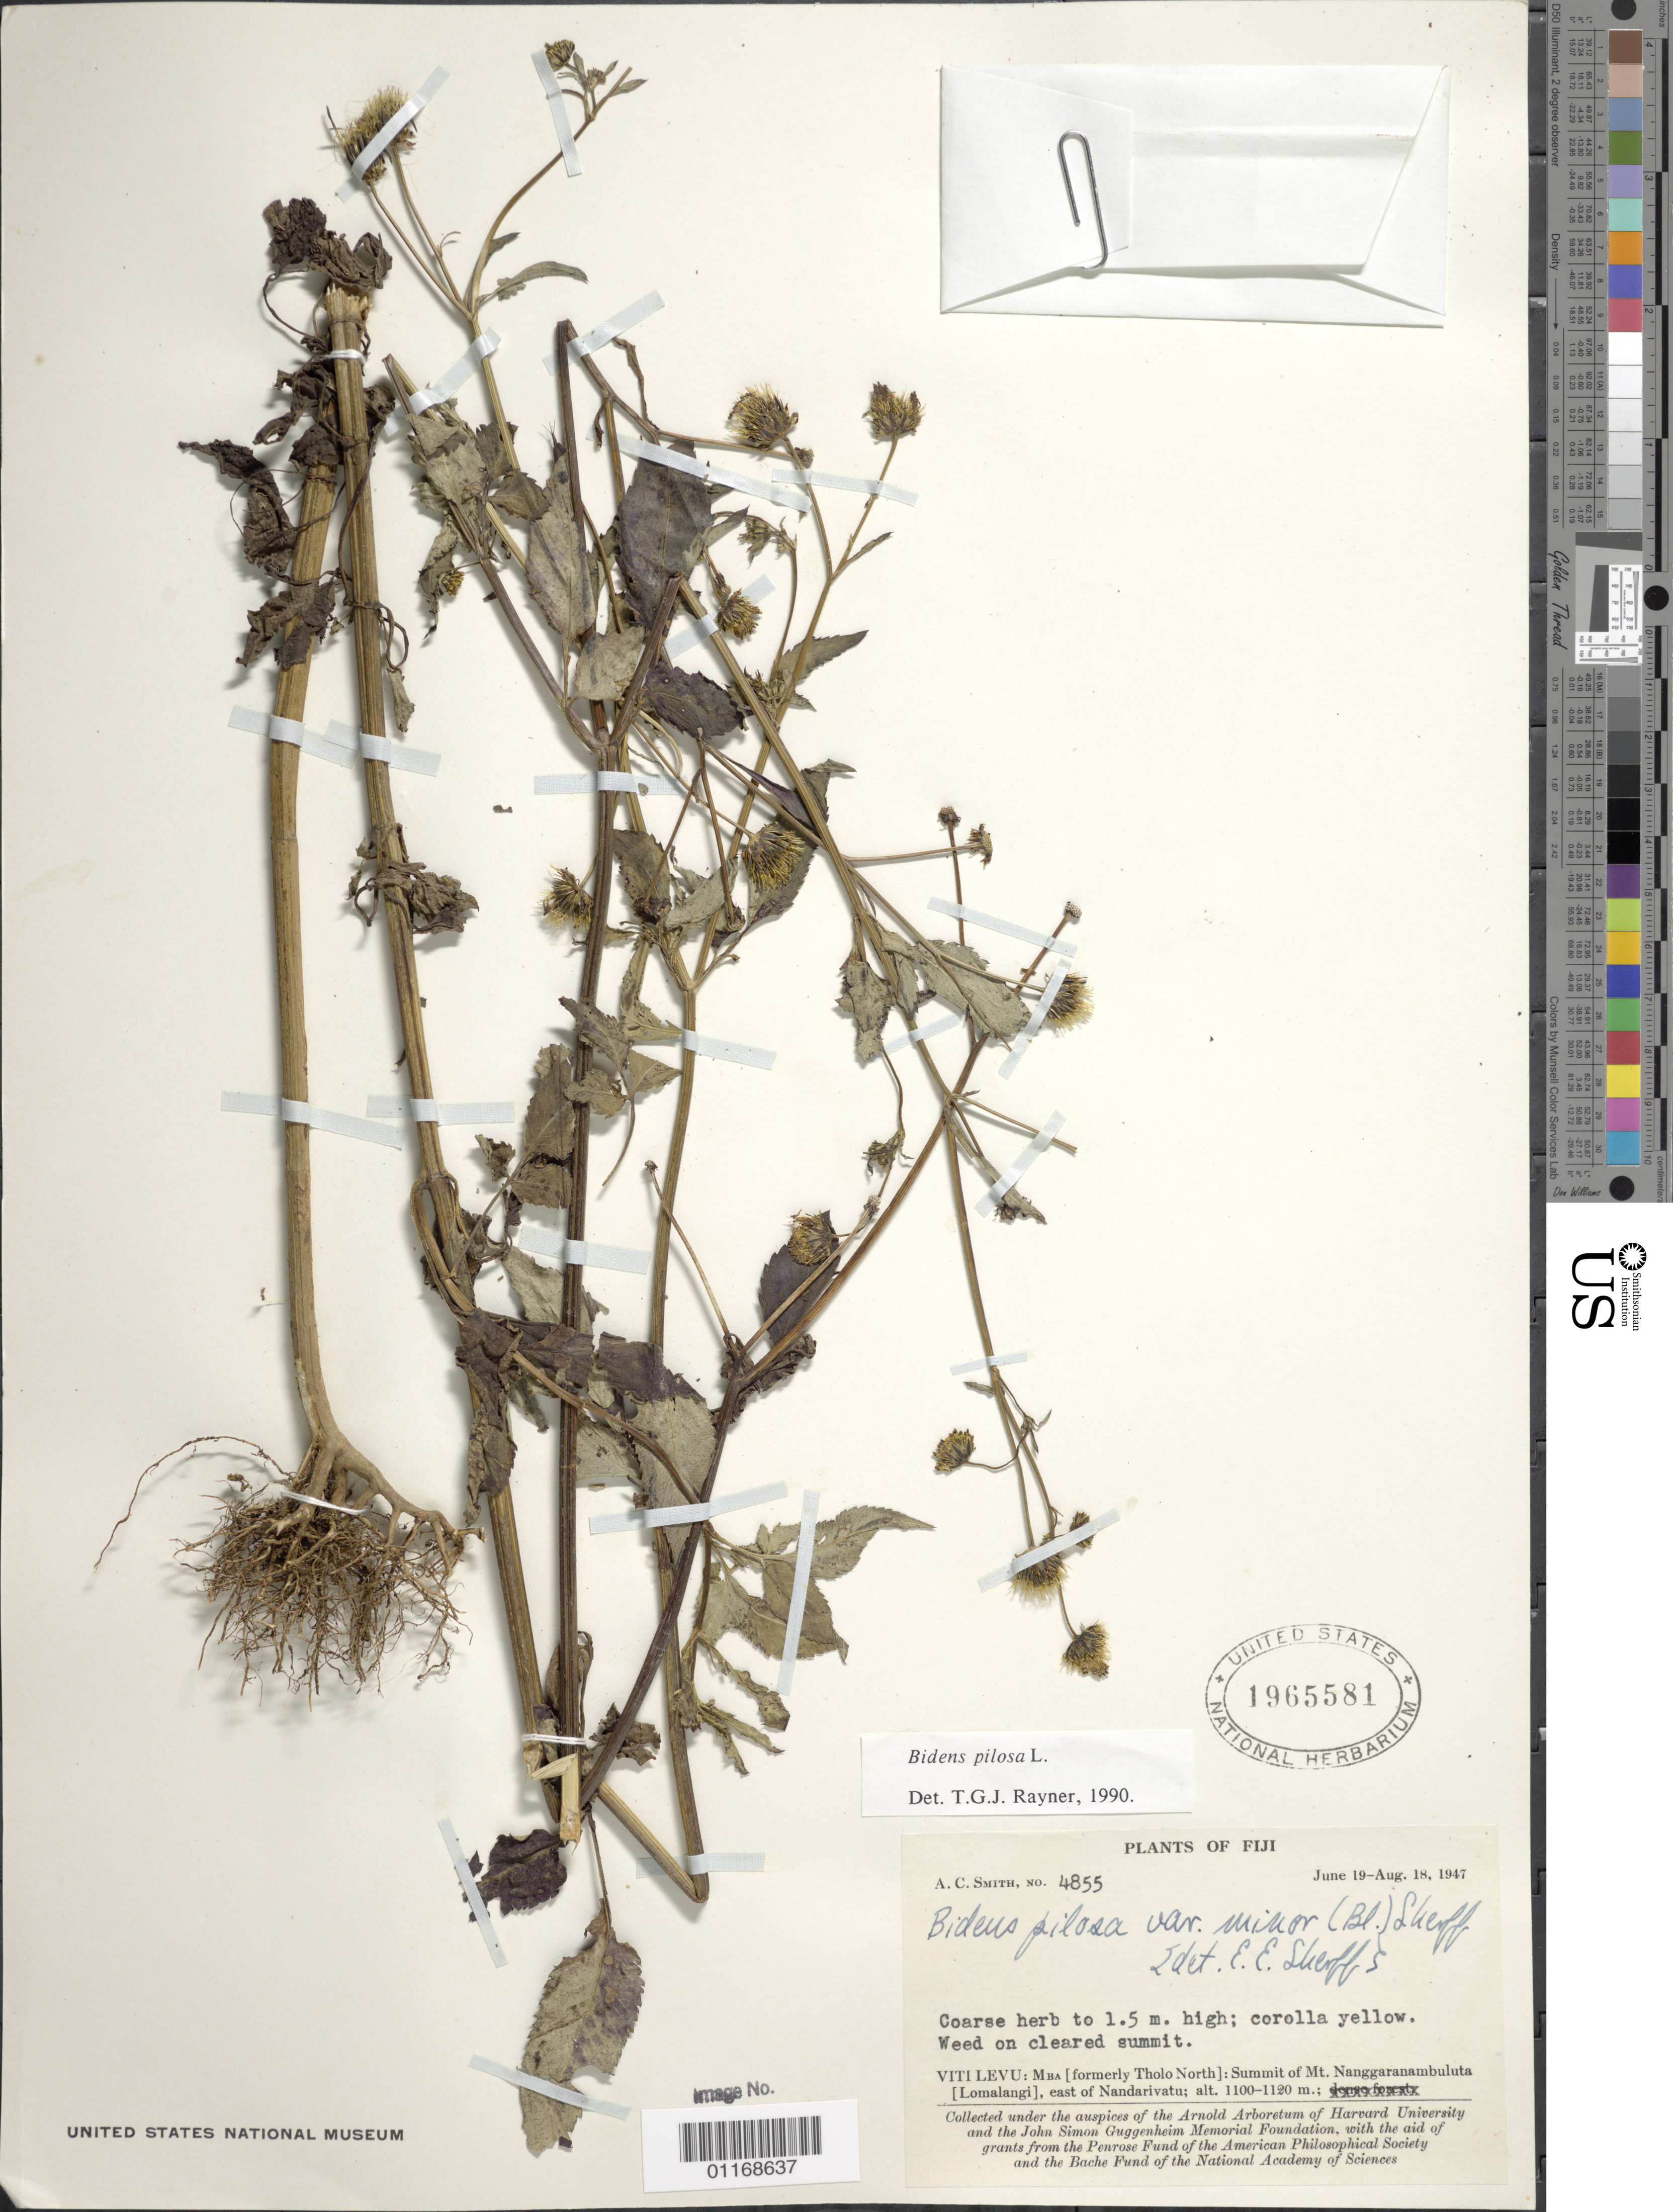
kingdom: Plantae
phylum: Tracheophyta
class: Magnoliopsida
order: Asterales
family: Asteraceae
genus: Bidens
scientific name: Bidens pilosa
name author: L.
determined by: Rayner, T. G. J.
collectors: A. C. Smith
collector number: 4855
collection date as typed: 19 Jun 1947 to 18 Aug 1947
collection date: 1947-06-19/1947-08-18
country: Fiji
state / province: Western Division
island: Viti Levu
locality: Mba Prov. (formerly tholo north), western slopes of mt nanggaranambuluta (lomalangi), e of nandarivatu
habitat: cleared summit.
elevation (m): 1000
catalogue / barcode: US 1965581